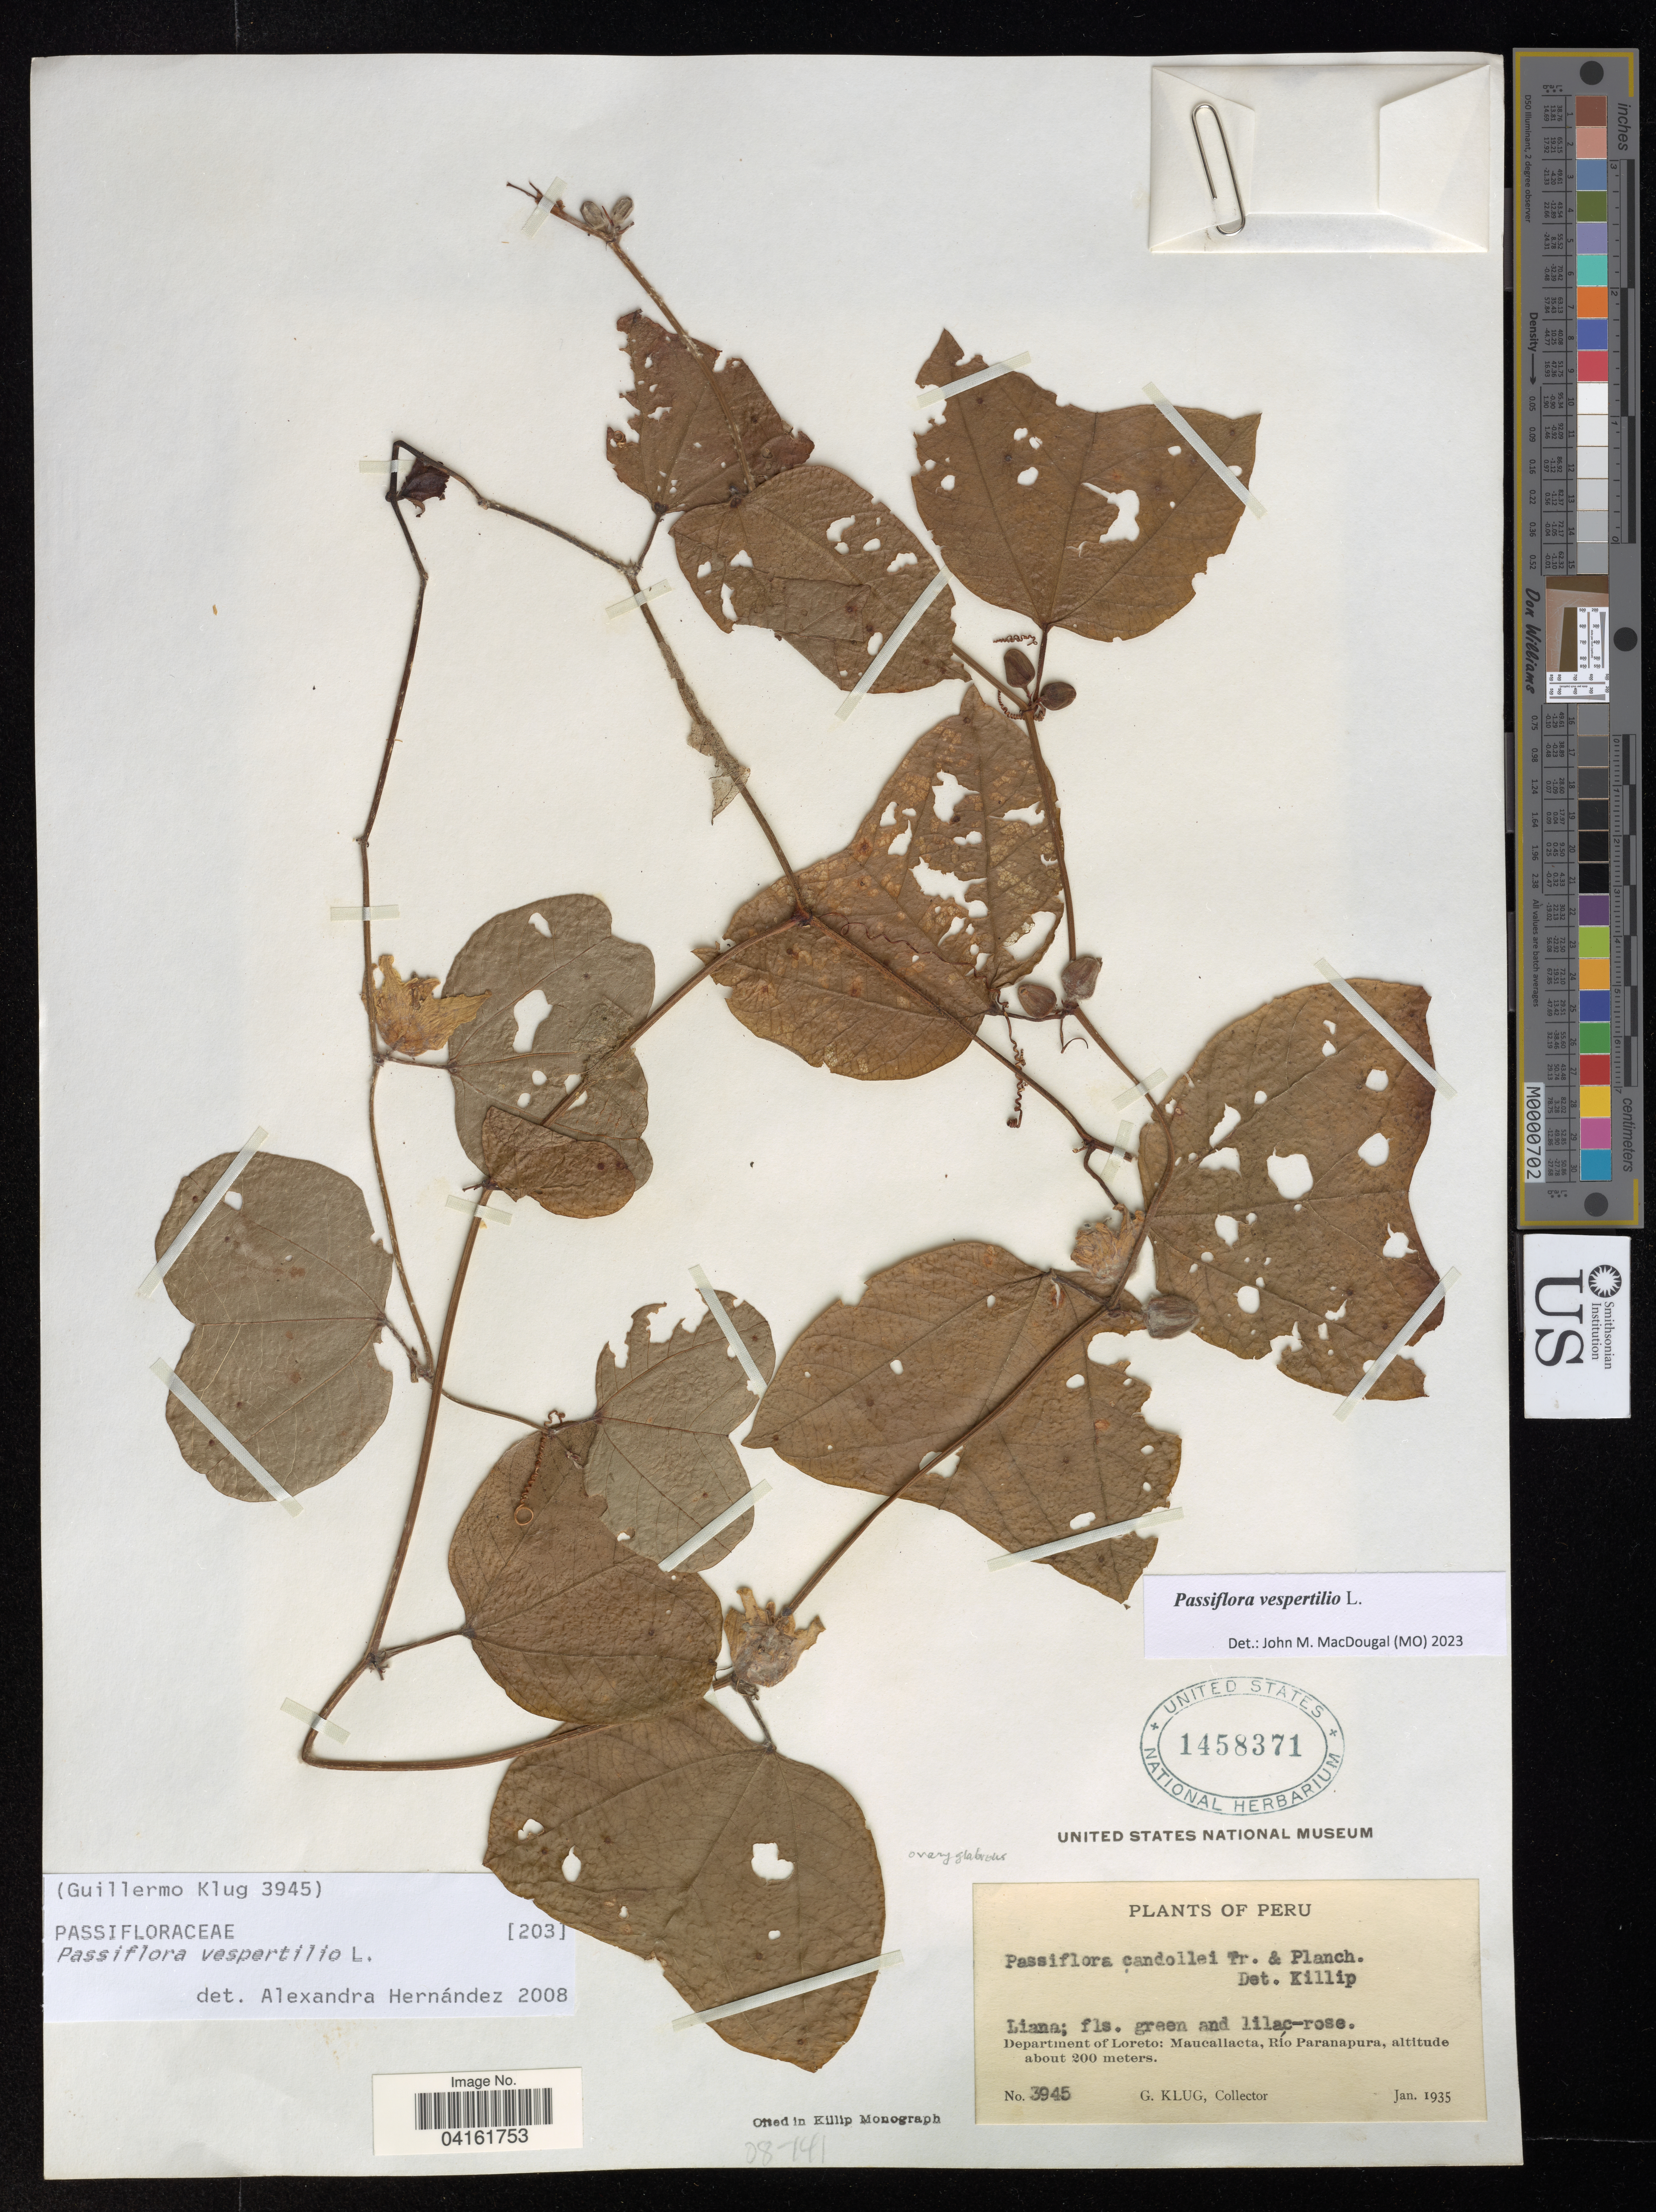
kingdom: Plantae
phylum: Tracheophyta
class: Magnoliopsida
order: Malpighiales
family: Passifloraceae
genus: Passiflora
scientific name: Passiflora vespertilio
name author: L.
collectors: G. Klug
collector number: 3945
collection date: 1935-01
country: Peru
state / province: Loreto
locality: Maucallacta, Río Paranapura.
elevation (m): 200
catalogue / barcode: US 1458371